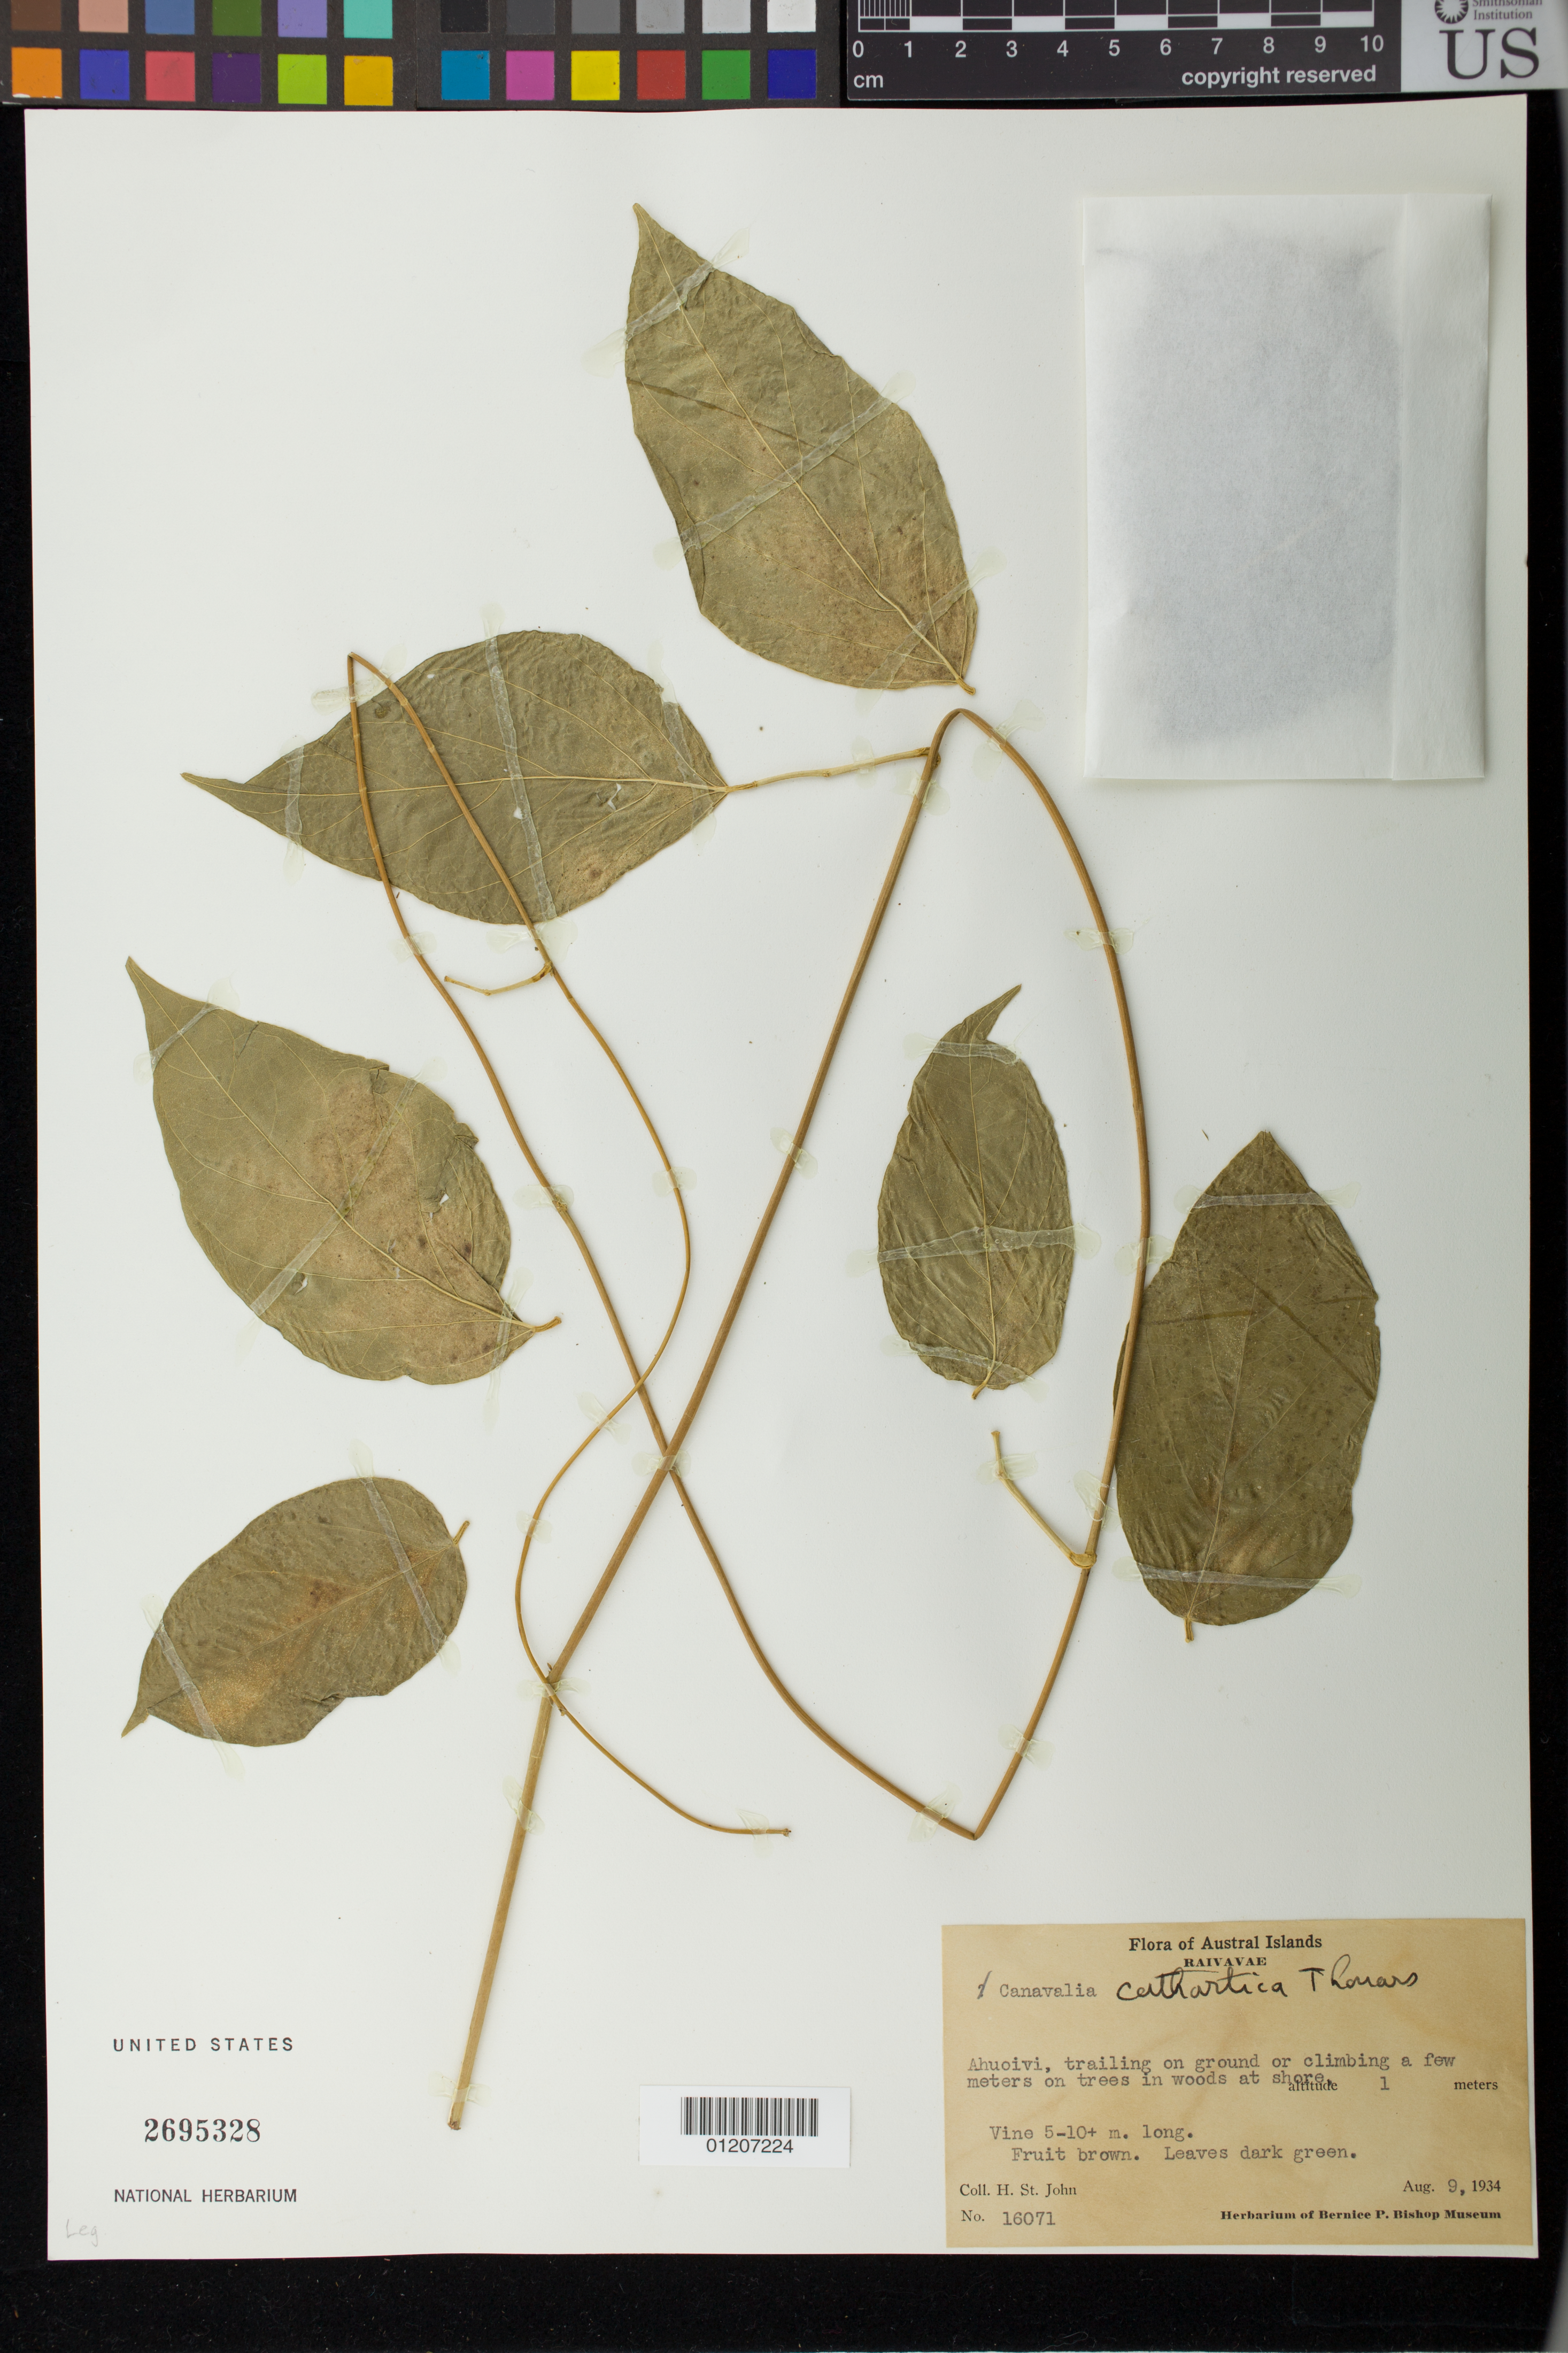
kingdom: Plantae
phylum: Tracheophyta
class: Magnoliopsida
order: Fabales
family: Fabaceae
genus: Canavalia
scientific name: Canavalia cathartica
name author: Thouars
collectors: H. St. John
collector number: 16071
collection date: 1934-08-09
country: French Polynesia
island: Raivavae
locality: Ahuoivi.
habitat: In woods at shore.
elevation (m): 1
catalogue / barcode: US 2695328